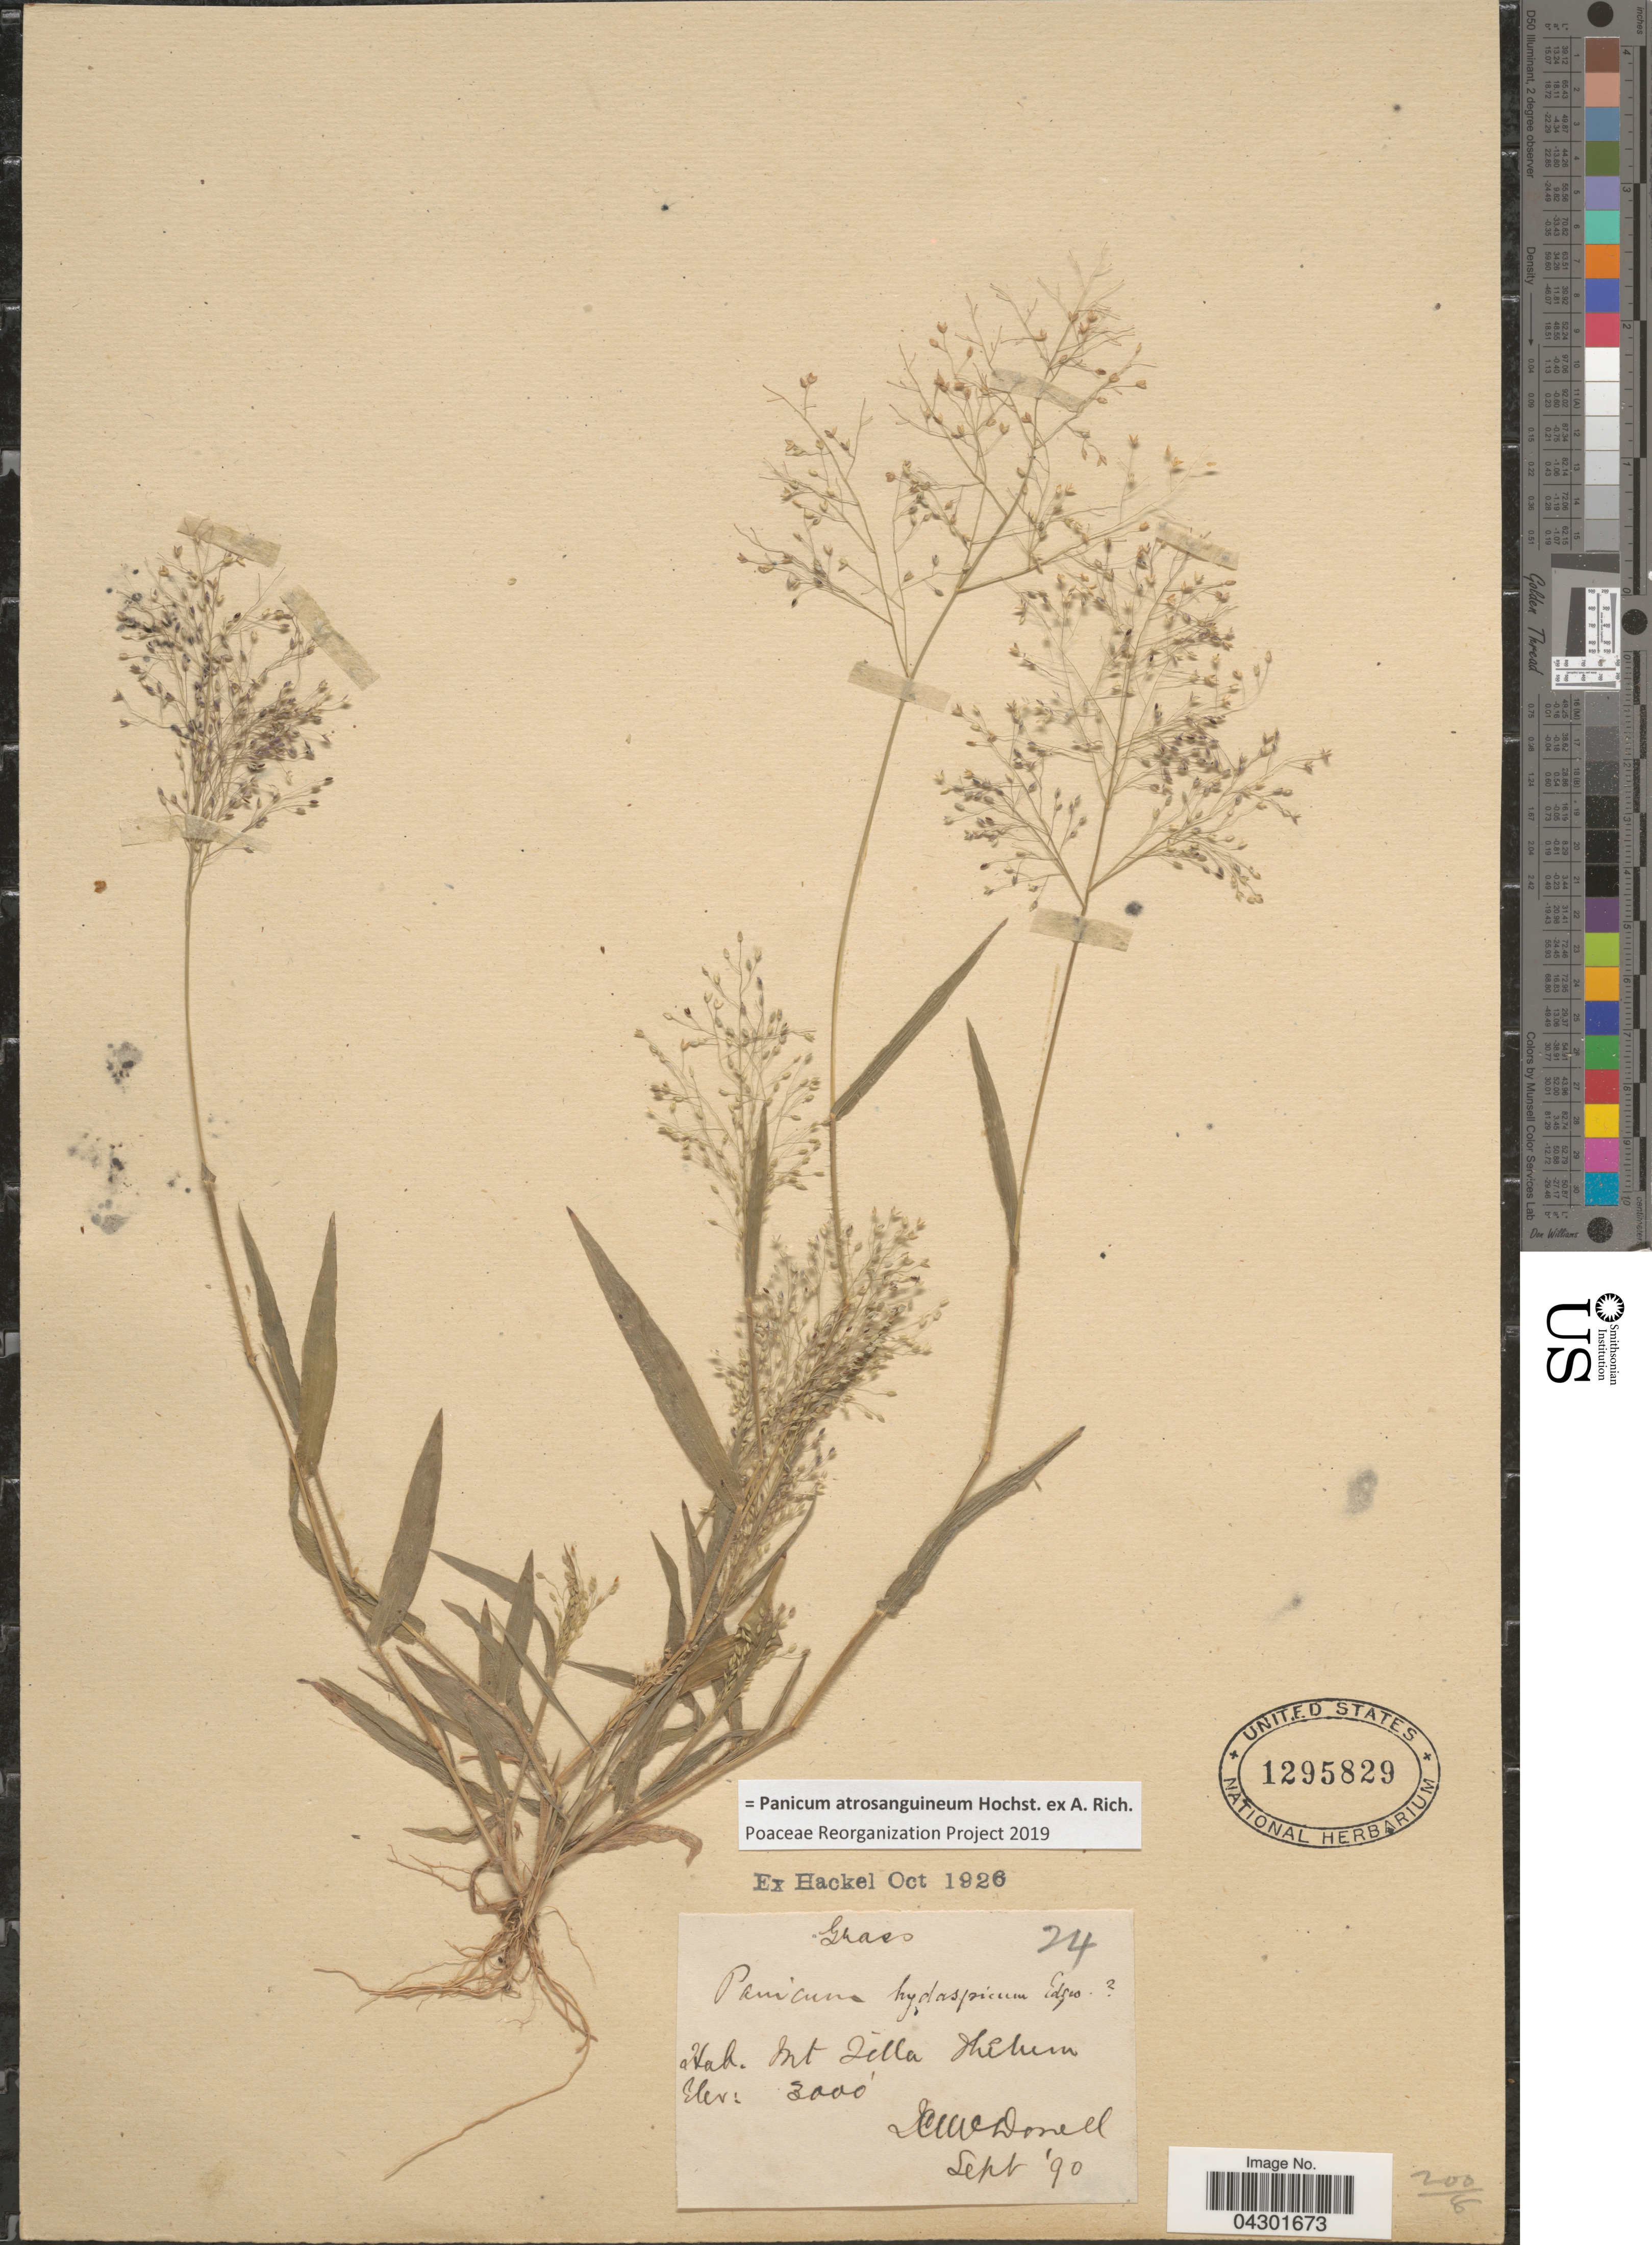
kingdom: Plantae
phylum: Tracheophyta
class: Liliopsida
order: Poales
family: Poaceae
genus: Panicum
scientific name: Panicum atrosanguineum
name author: Hochst. ex A. Rich.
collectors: J. McDonell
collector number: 24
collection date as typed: Transcribed d/m/y: /9/90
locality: Mt Zilla Jhihun. [interpreted]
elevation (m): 914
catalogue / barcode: US 1295829